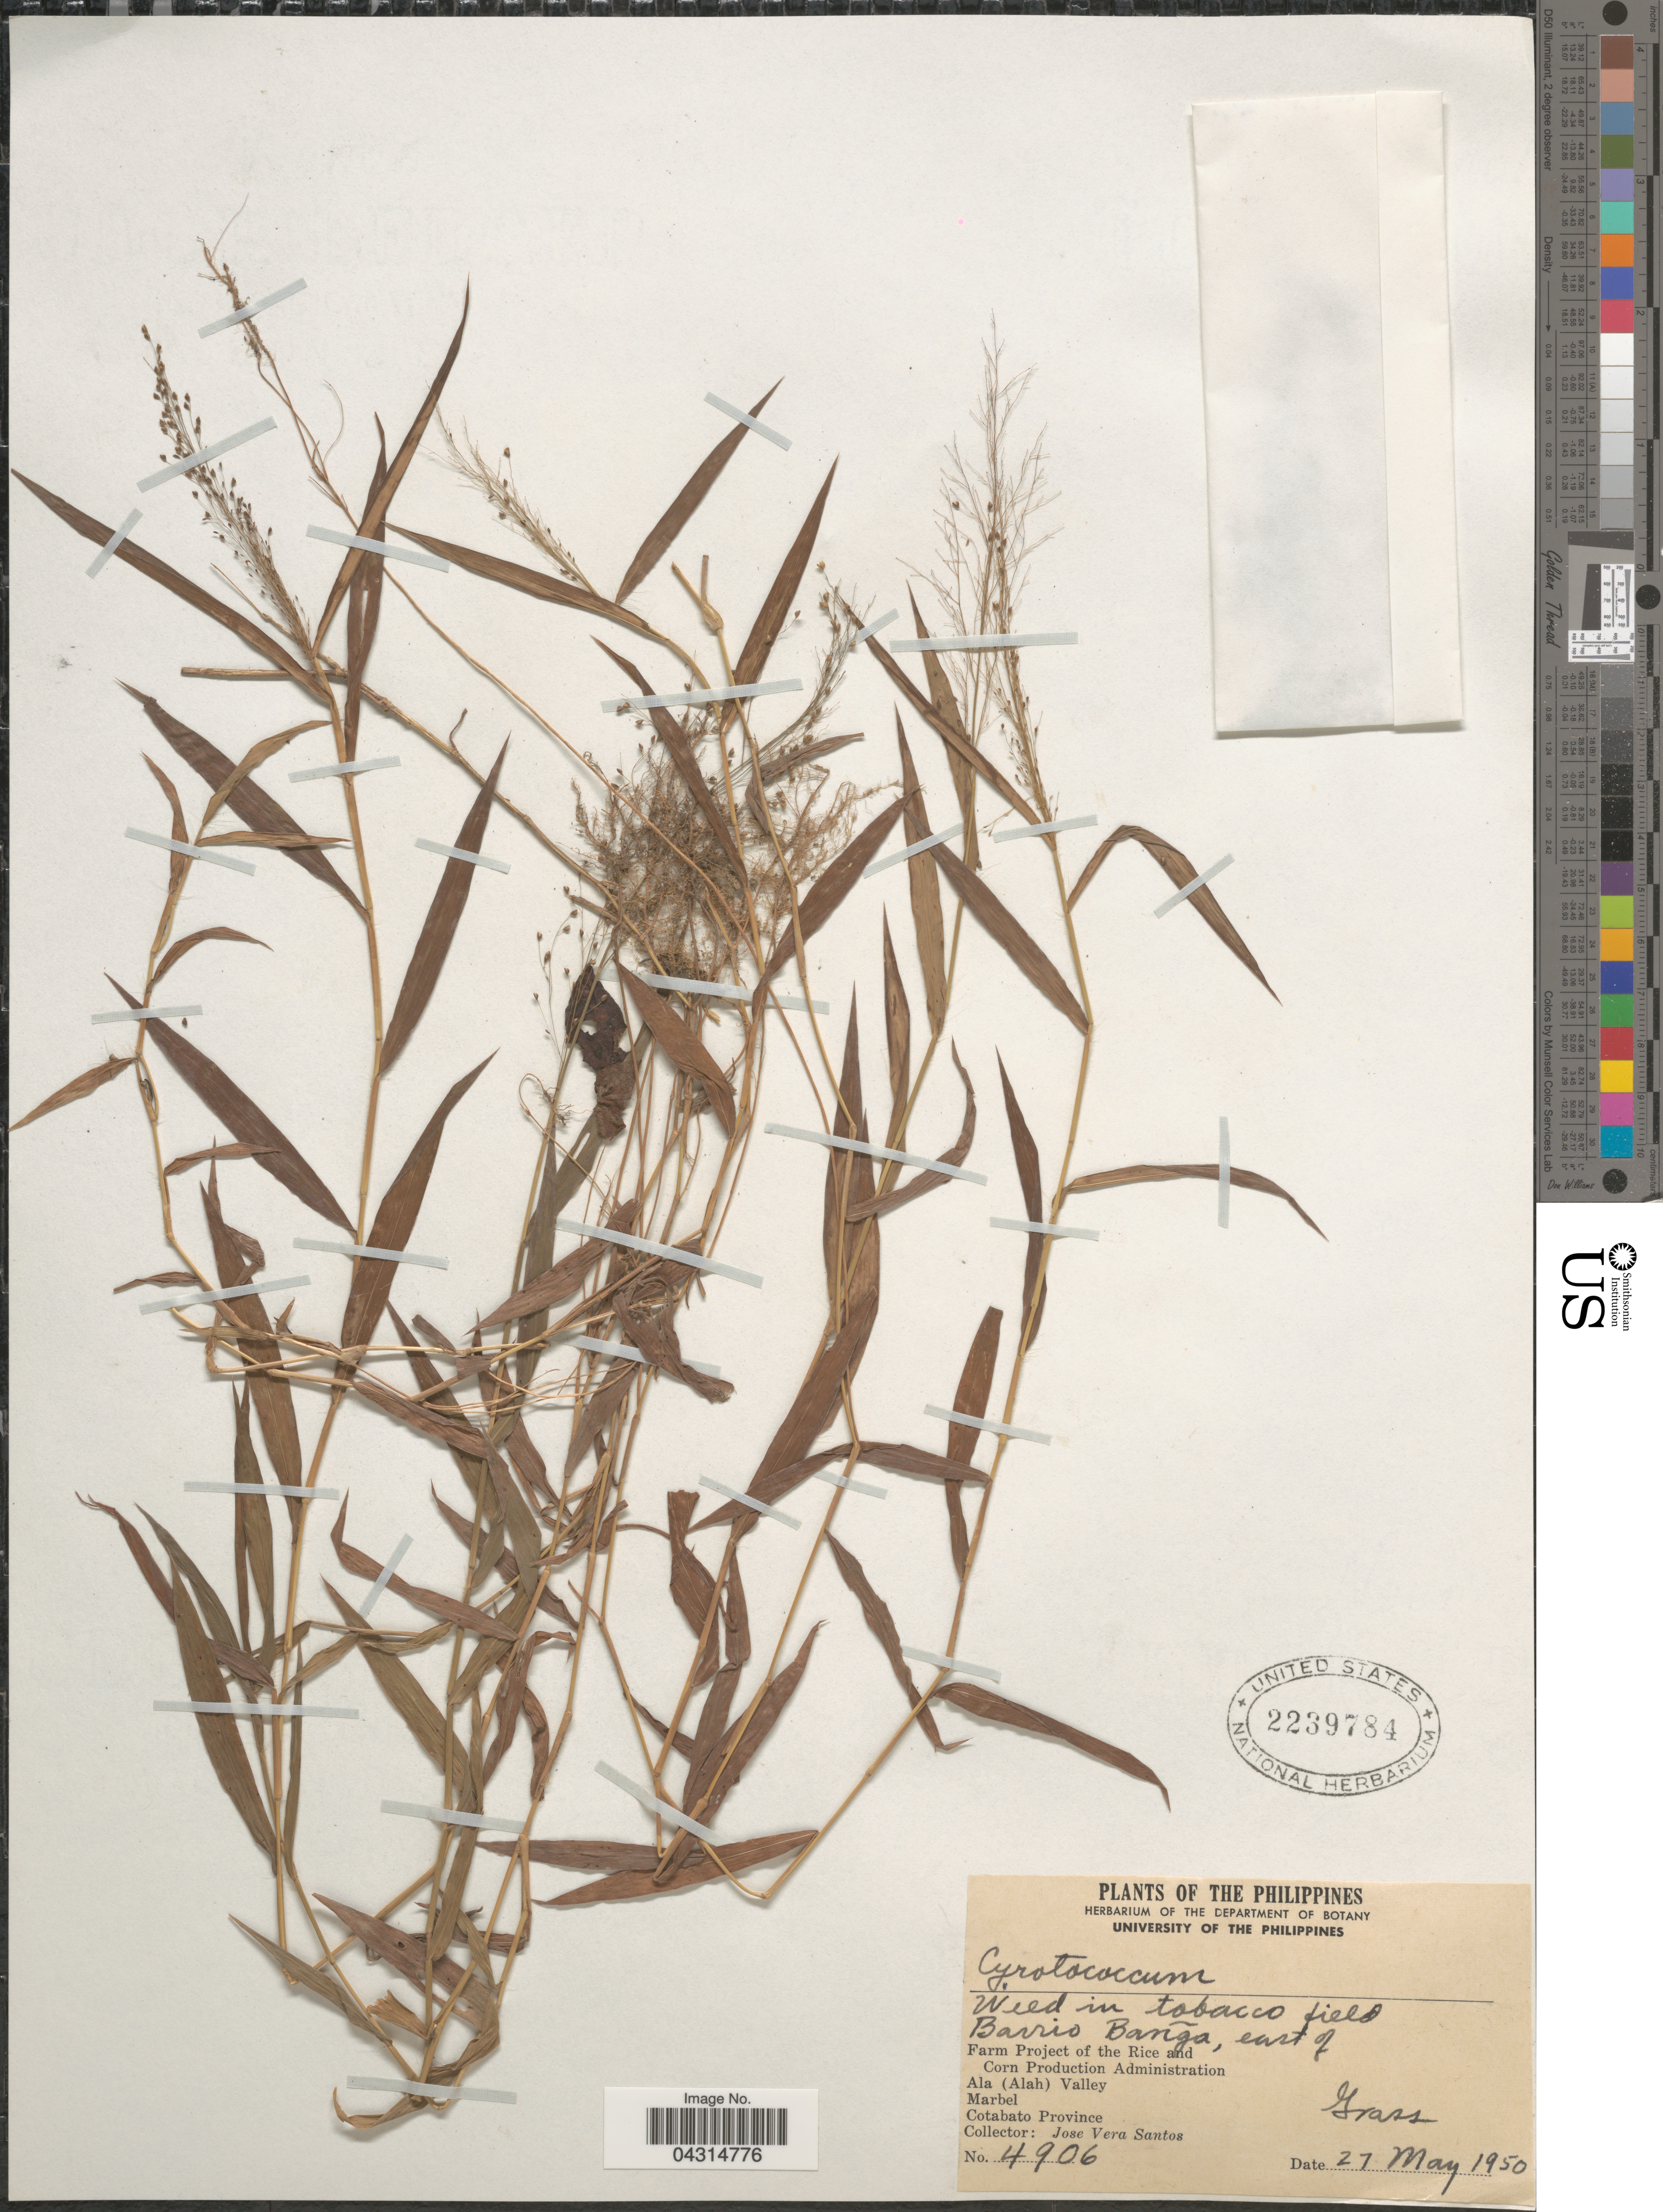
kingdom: Plantae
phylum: Tracheophyta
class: Liliopsida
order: Poales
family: Poaceae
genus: Cyrtococcum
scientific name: Cyrtococcum sp.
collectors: J. Santos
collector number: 4906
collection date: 1950-05-27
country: Philippines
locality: In tobacco field. Barrio Banga, east of Farm Project of the Rice and Corn Production Administration. Ala (Alah) Valley. Marbel. Cotabato Province.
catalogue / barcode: US 2239784